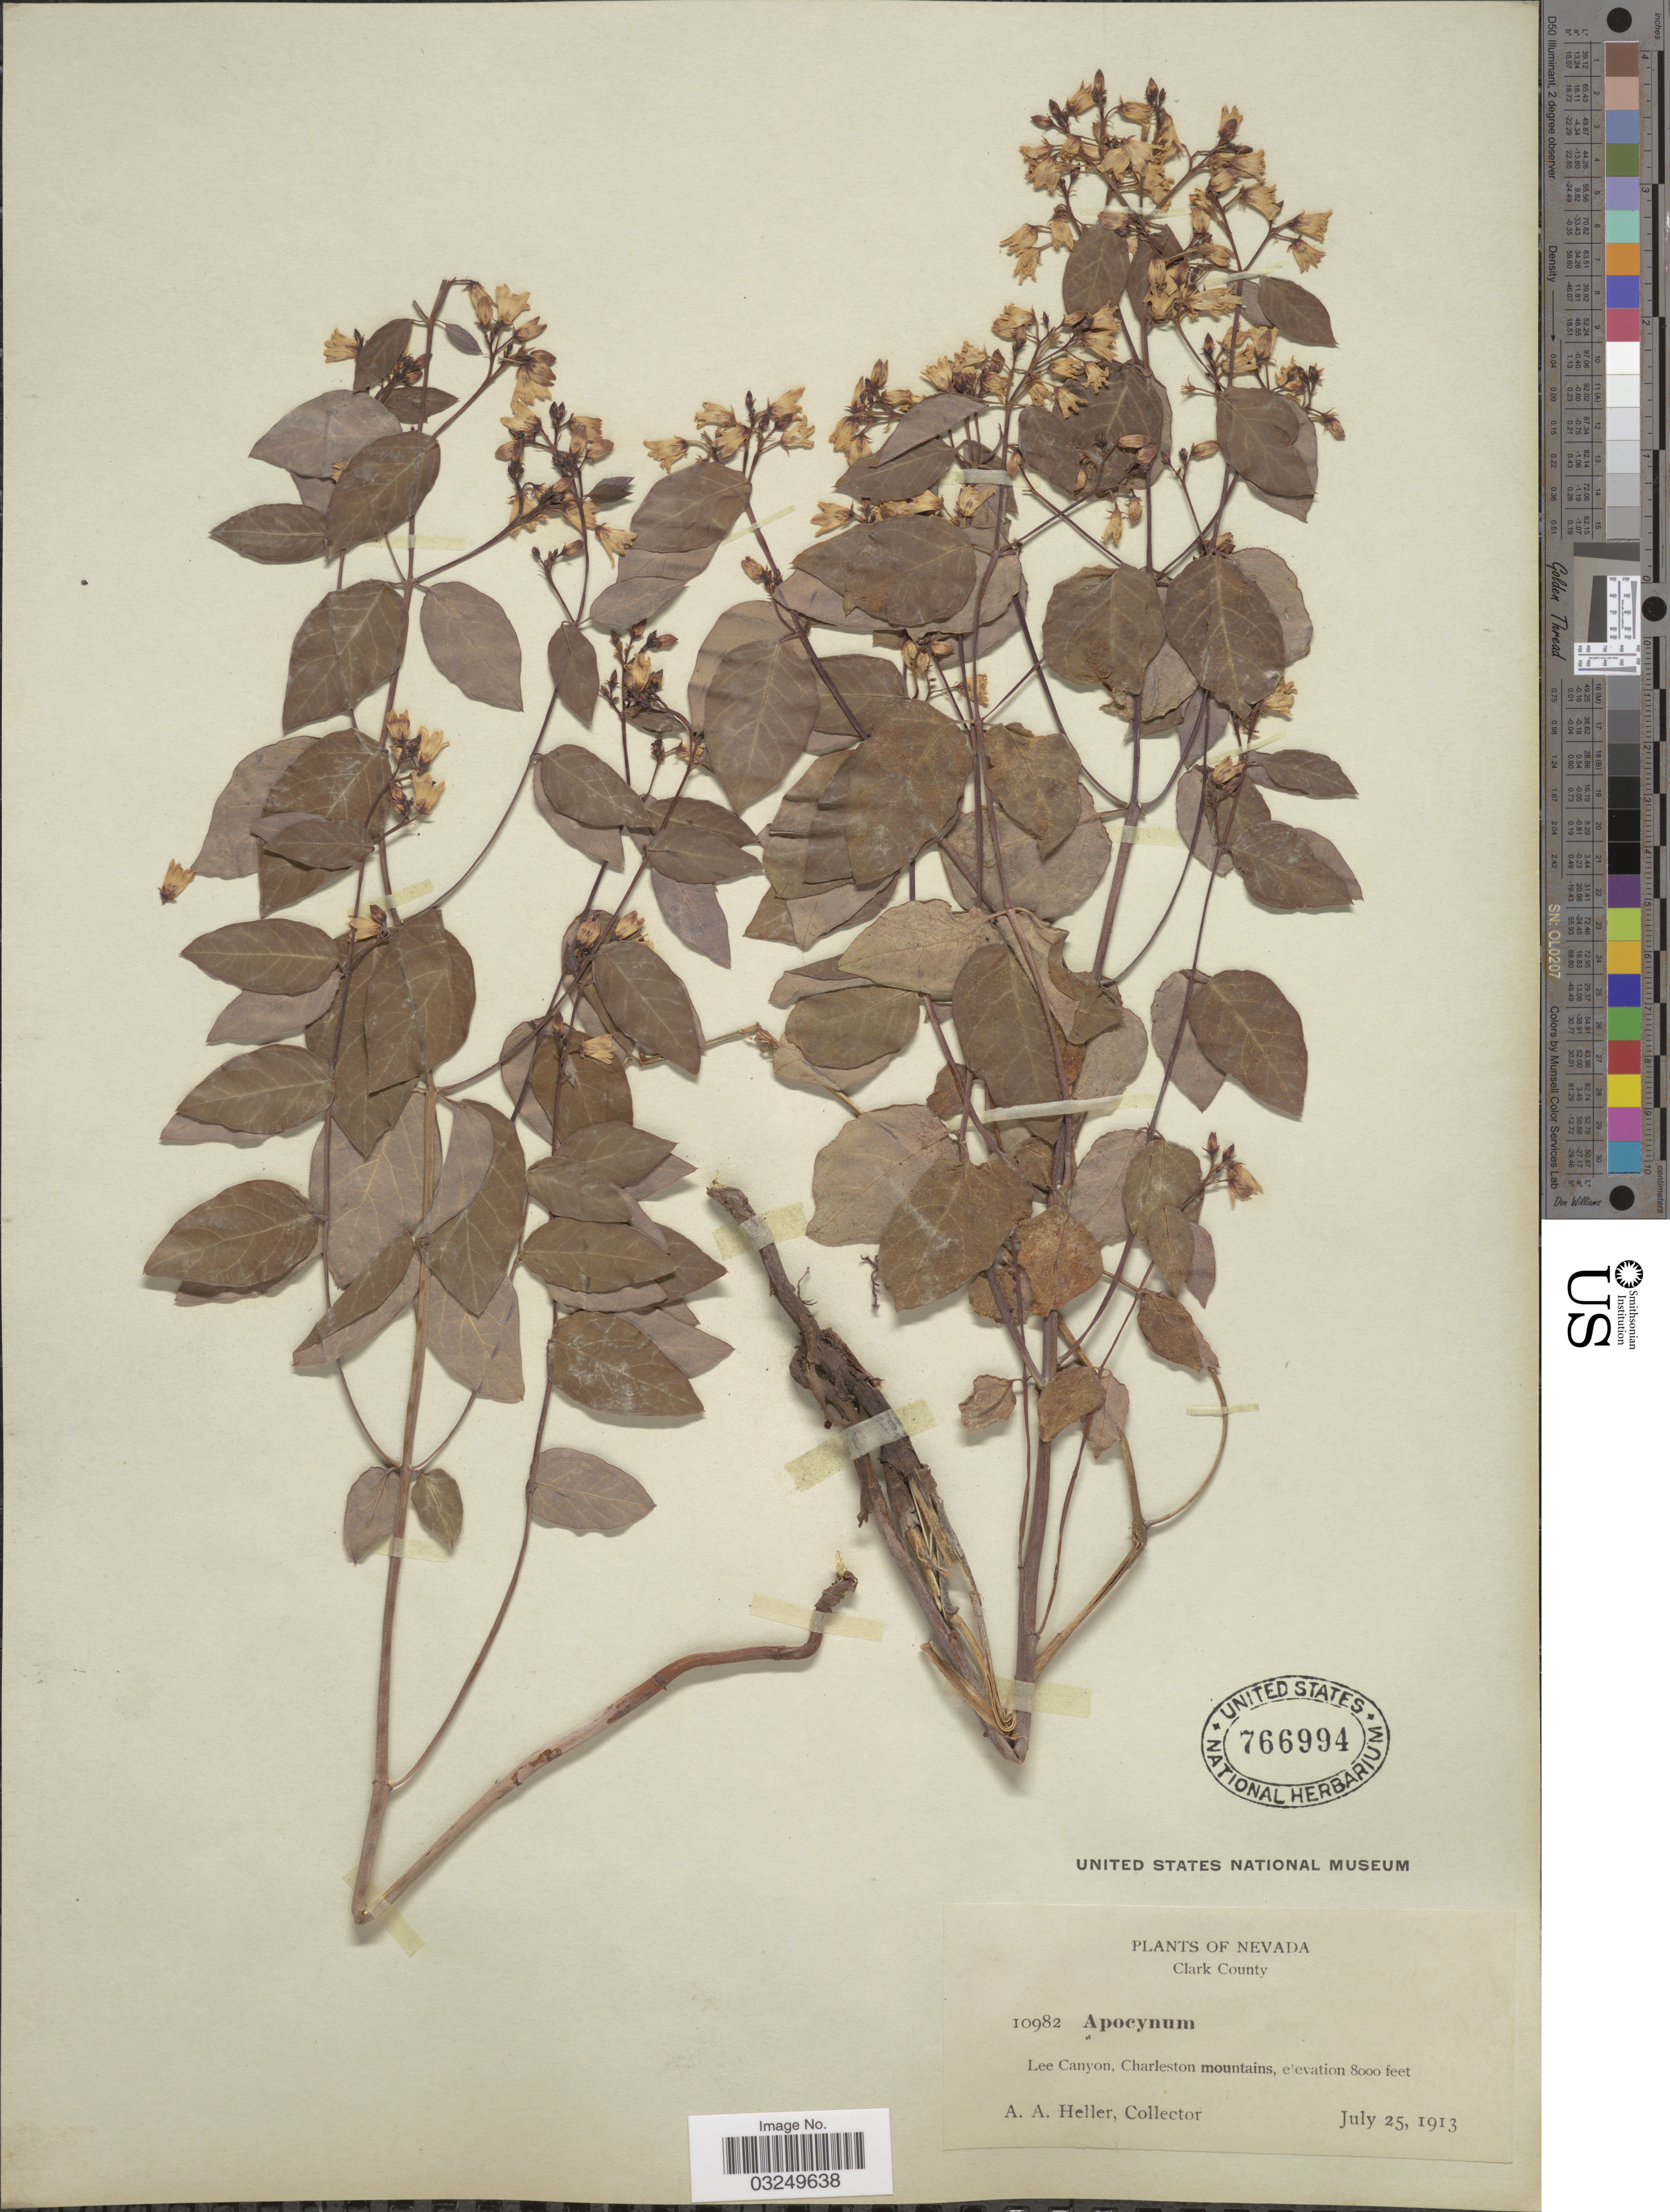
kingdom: Plantae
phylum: Tracheophyta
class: Magnoliopsida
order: Gentianales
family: Apocynaceae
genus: Apocynum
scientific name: Apocynum androsaemifolium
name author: L.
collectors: A. A. Heller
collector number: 10982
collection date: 1913-07-25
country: United States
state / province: Nevada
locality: Clark County, Charleston mountains.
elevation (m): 2438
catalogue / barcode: US 766994